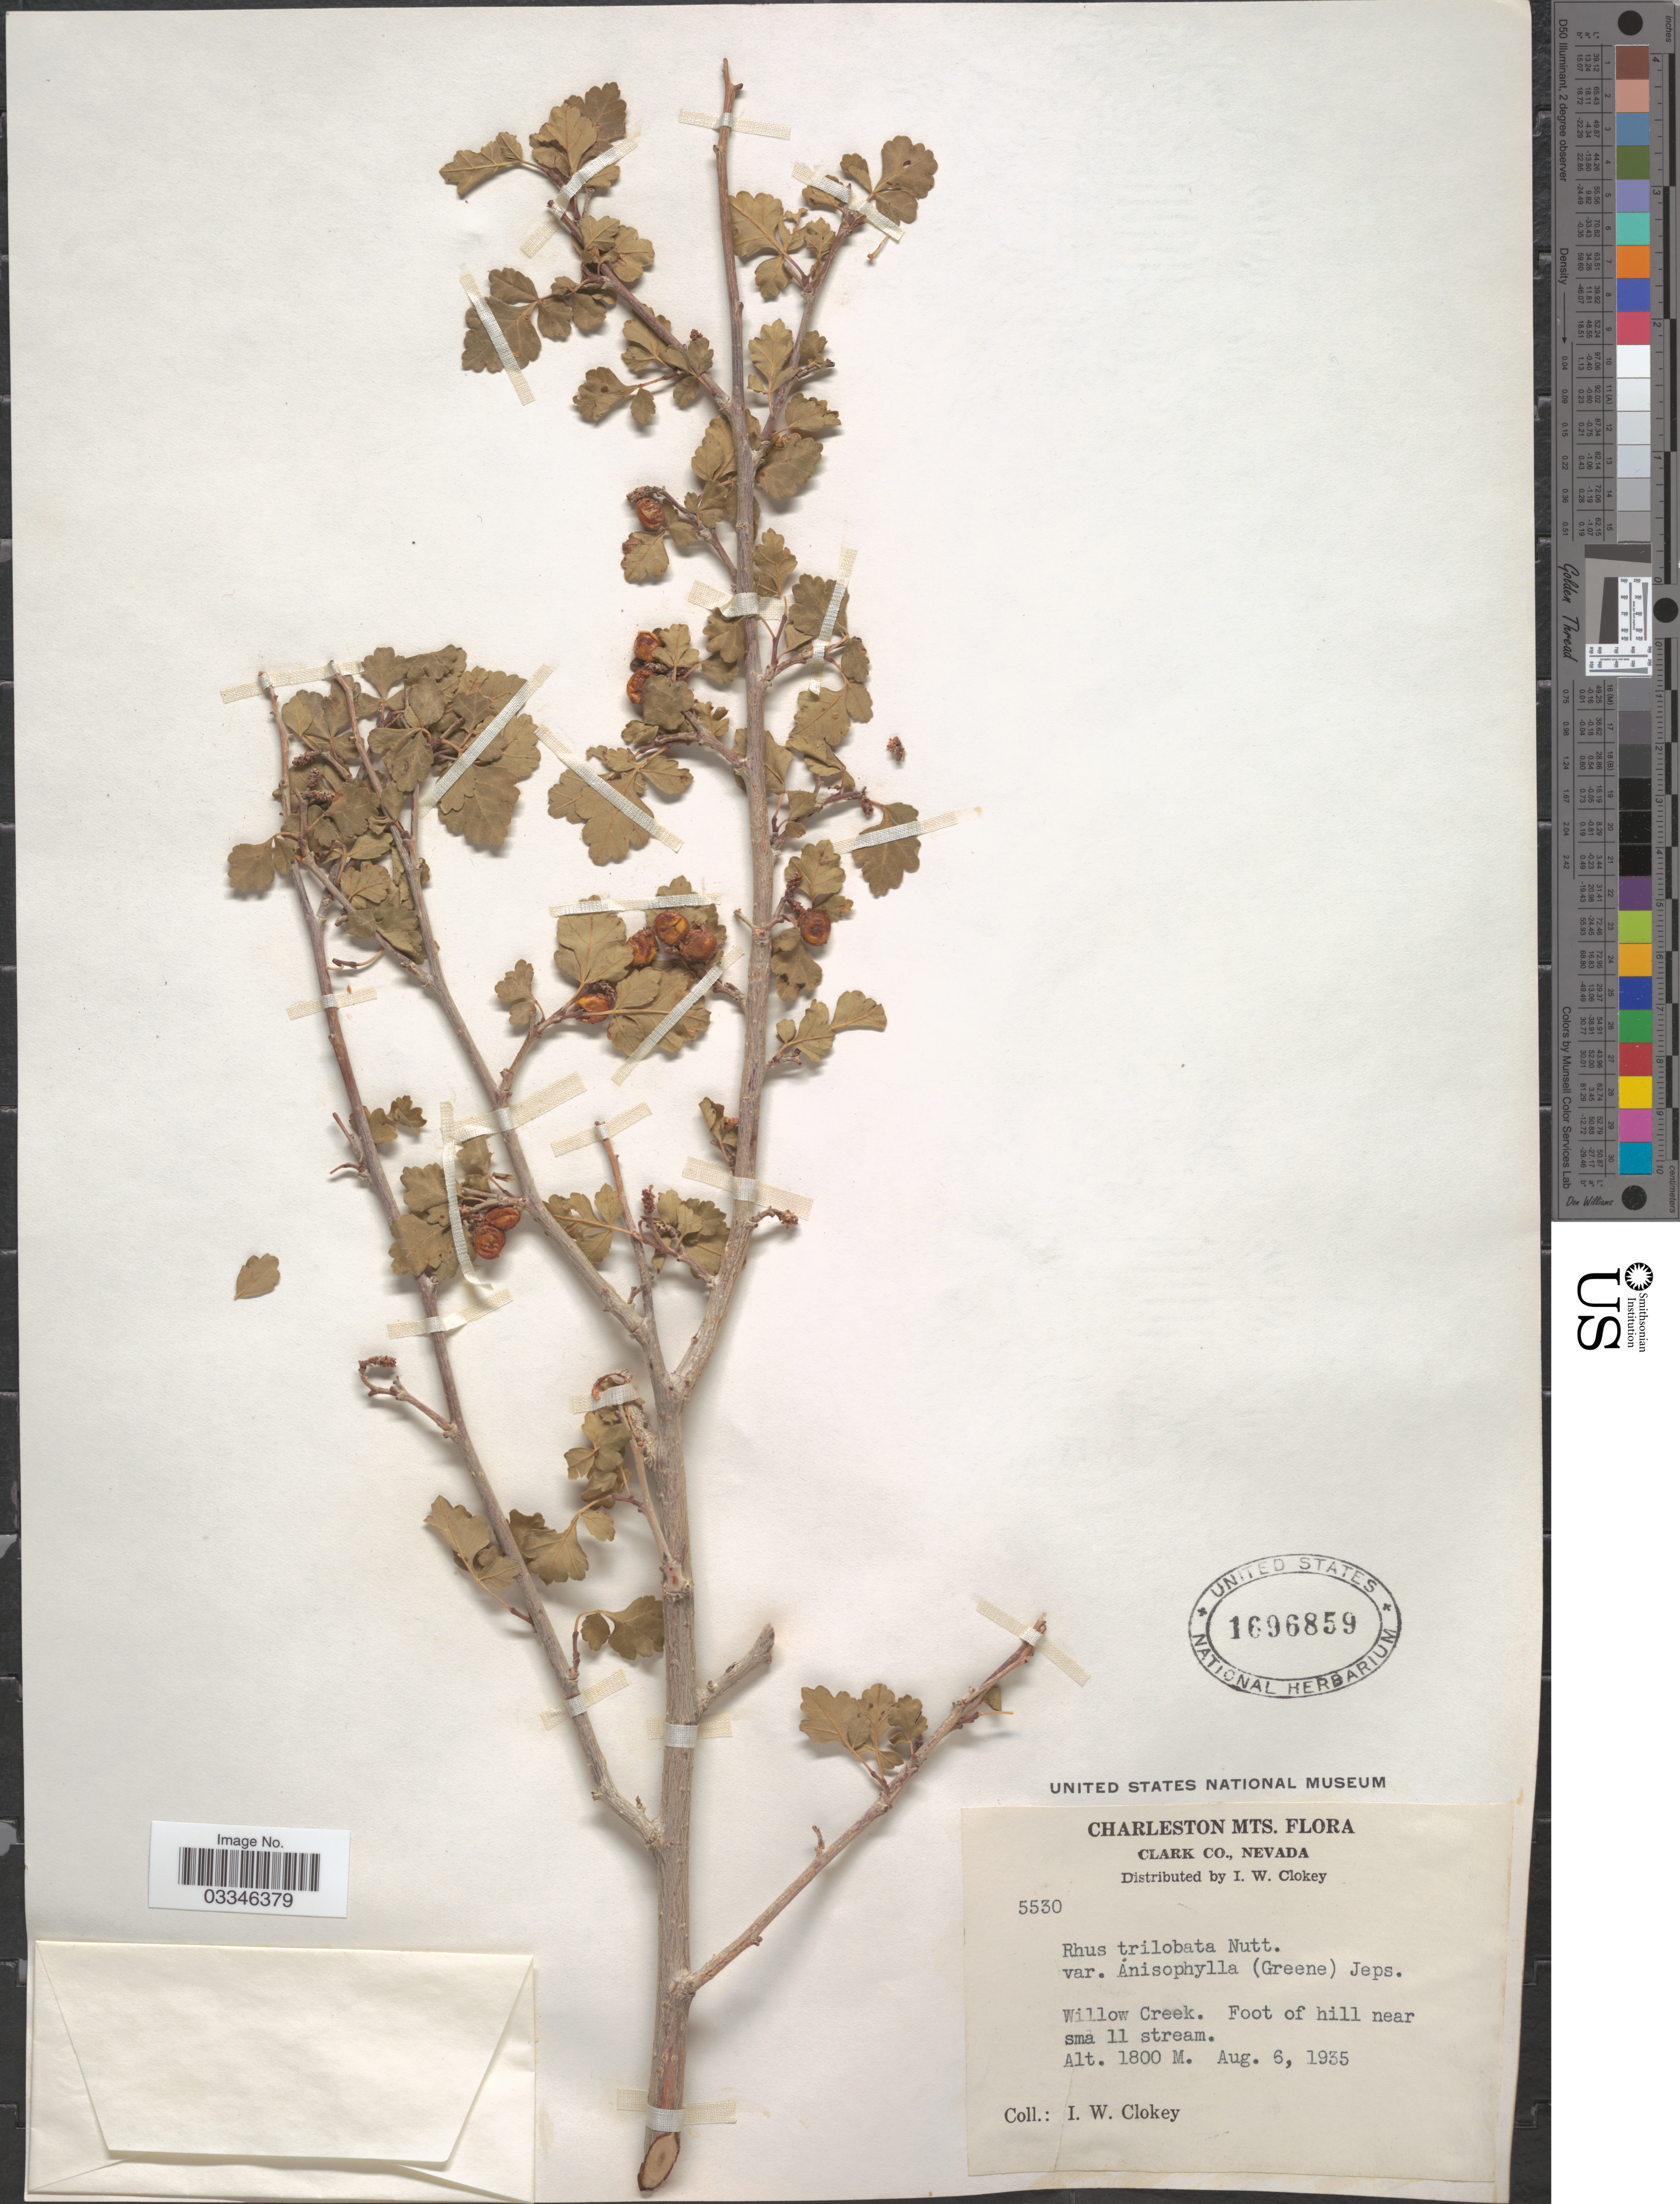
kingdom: Plantae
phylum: Tracheophyta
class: Magnoliopsida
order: Sapindales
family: Anacardiaceae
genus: Rhus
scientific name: Rhus trilobata var. anisophylla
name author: (Greene) Jeps.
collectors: I. W. Clokey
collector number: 5530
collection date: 1935-08-06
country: United States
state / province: Nevada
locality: Charleston Mts. Clark Co. Willow Creek. Foot of hill near small stream.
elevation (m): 1800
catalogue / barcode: US 1696859